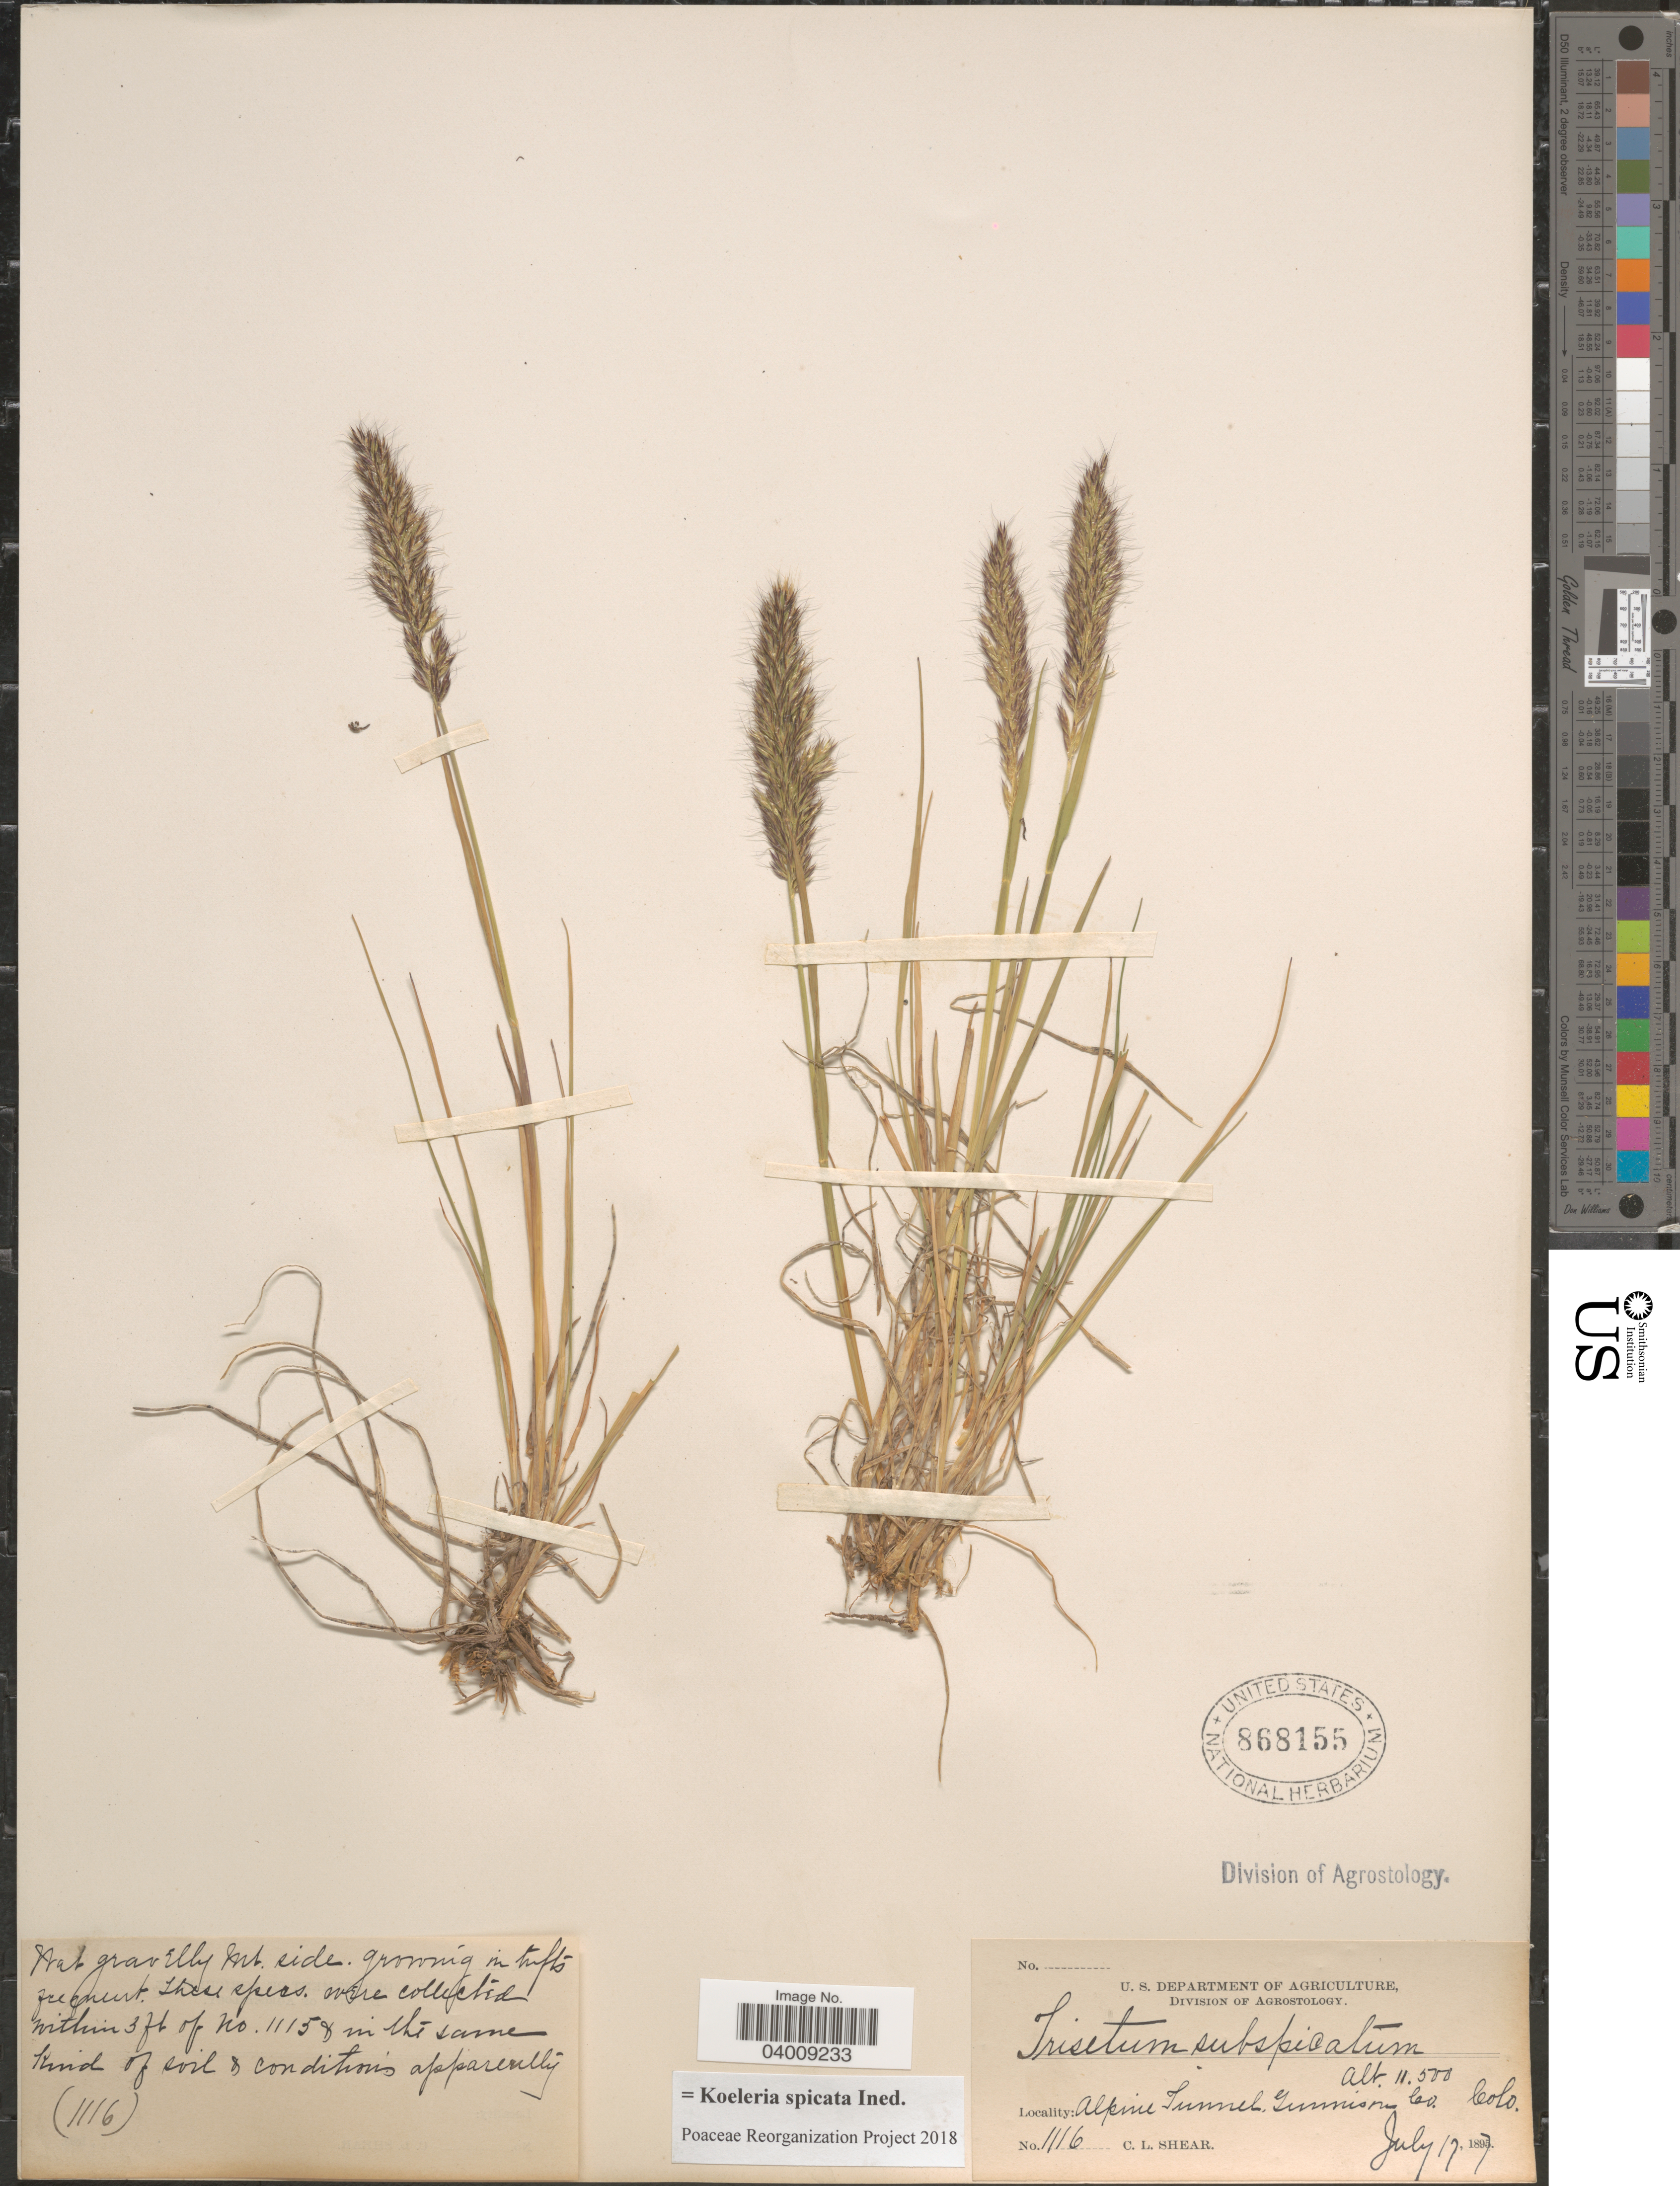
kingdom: Plantae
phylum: Tracheophyta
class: Liliopsida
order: Poales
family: Poaceae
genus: Koeleria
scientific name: Koeleria spicata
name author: (L.) Barberá et al.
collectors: C. L. Shear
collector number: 1116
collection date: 1897-07-17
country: United States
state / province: Colorado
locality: Alpine Tunnell. Gunnison Co.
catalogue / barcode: US 868155